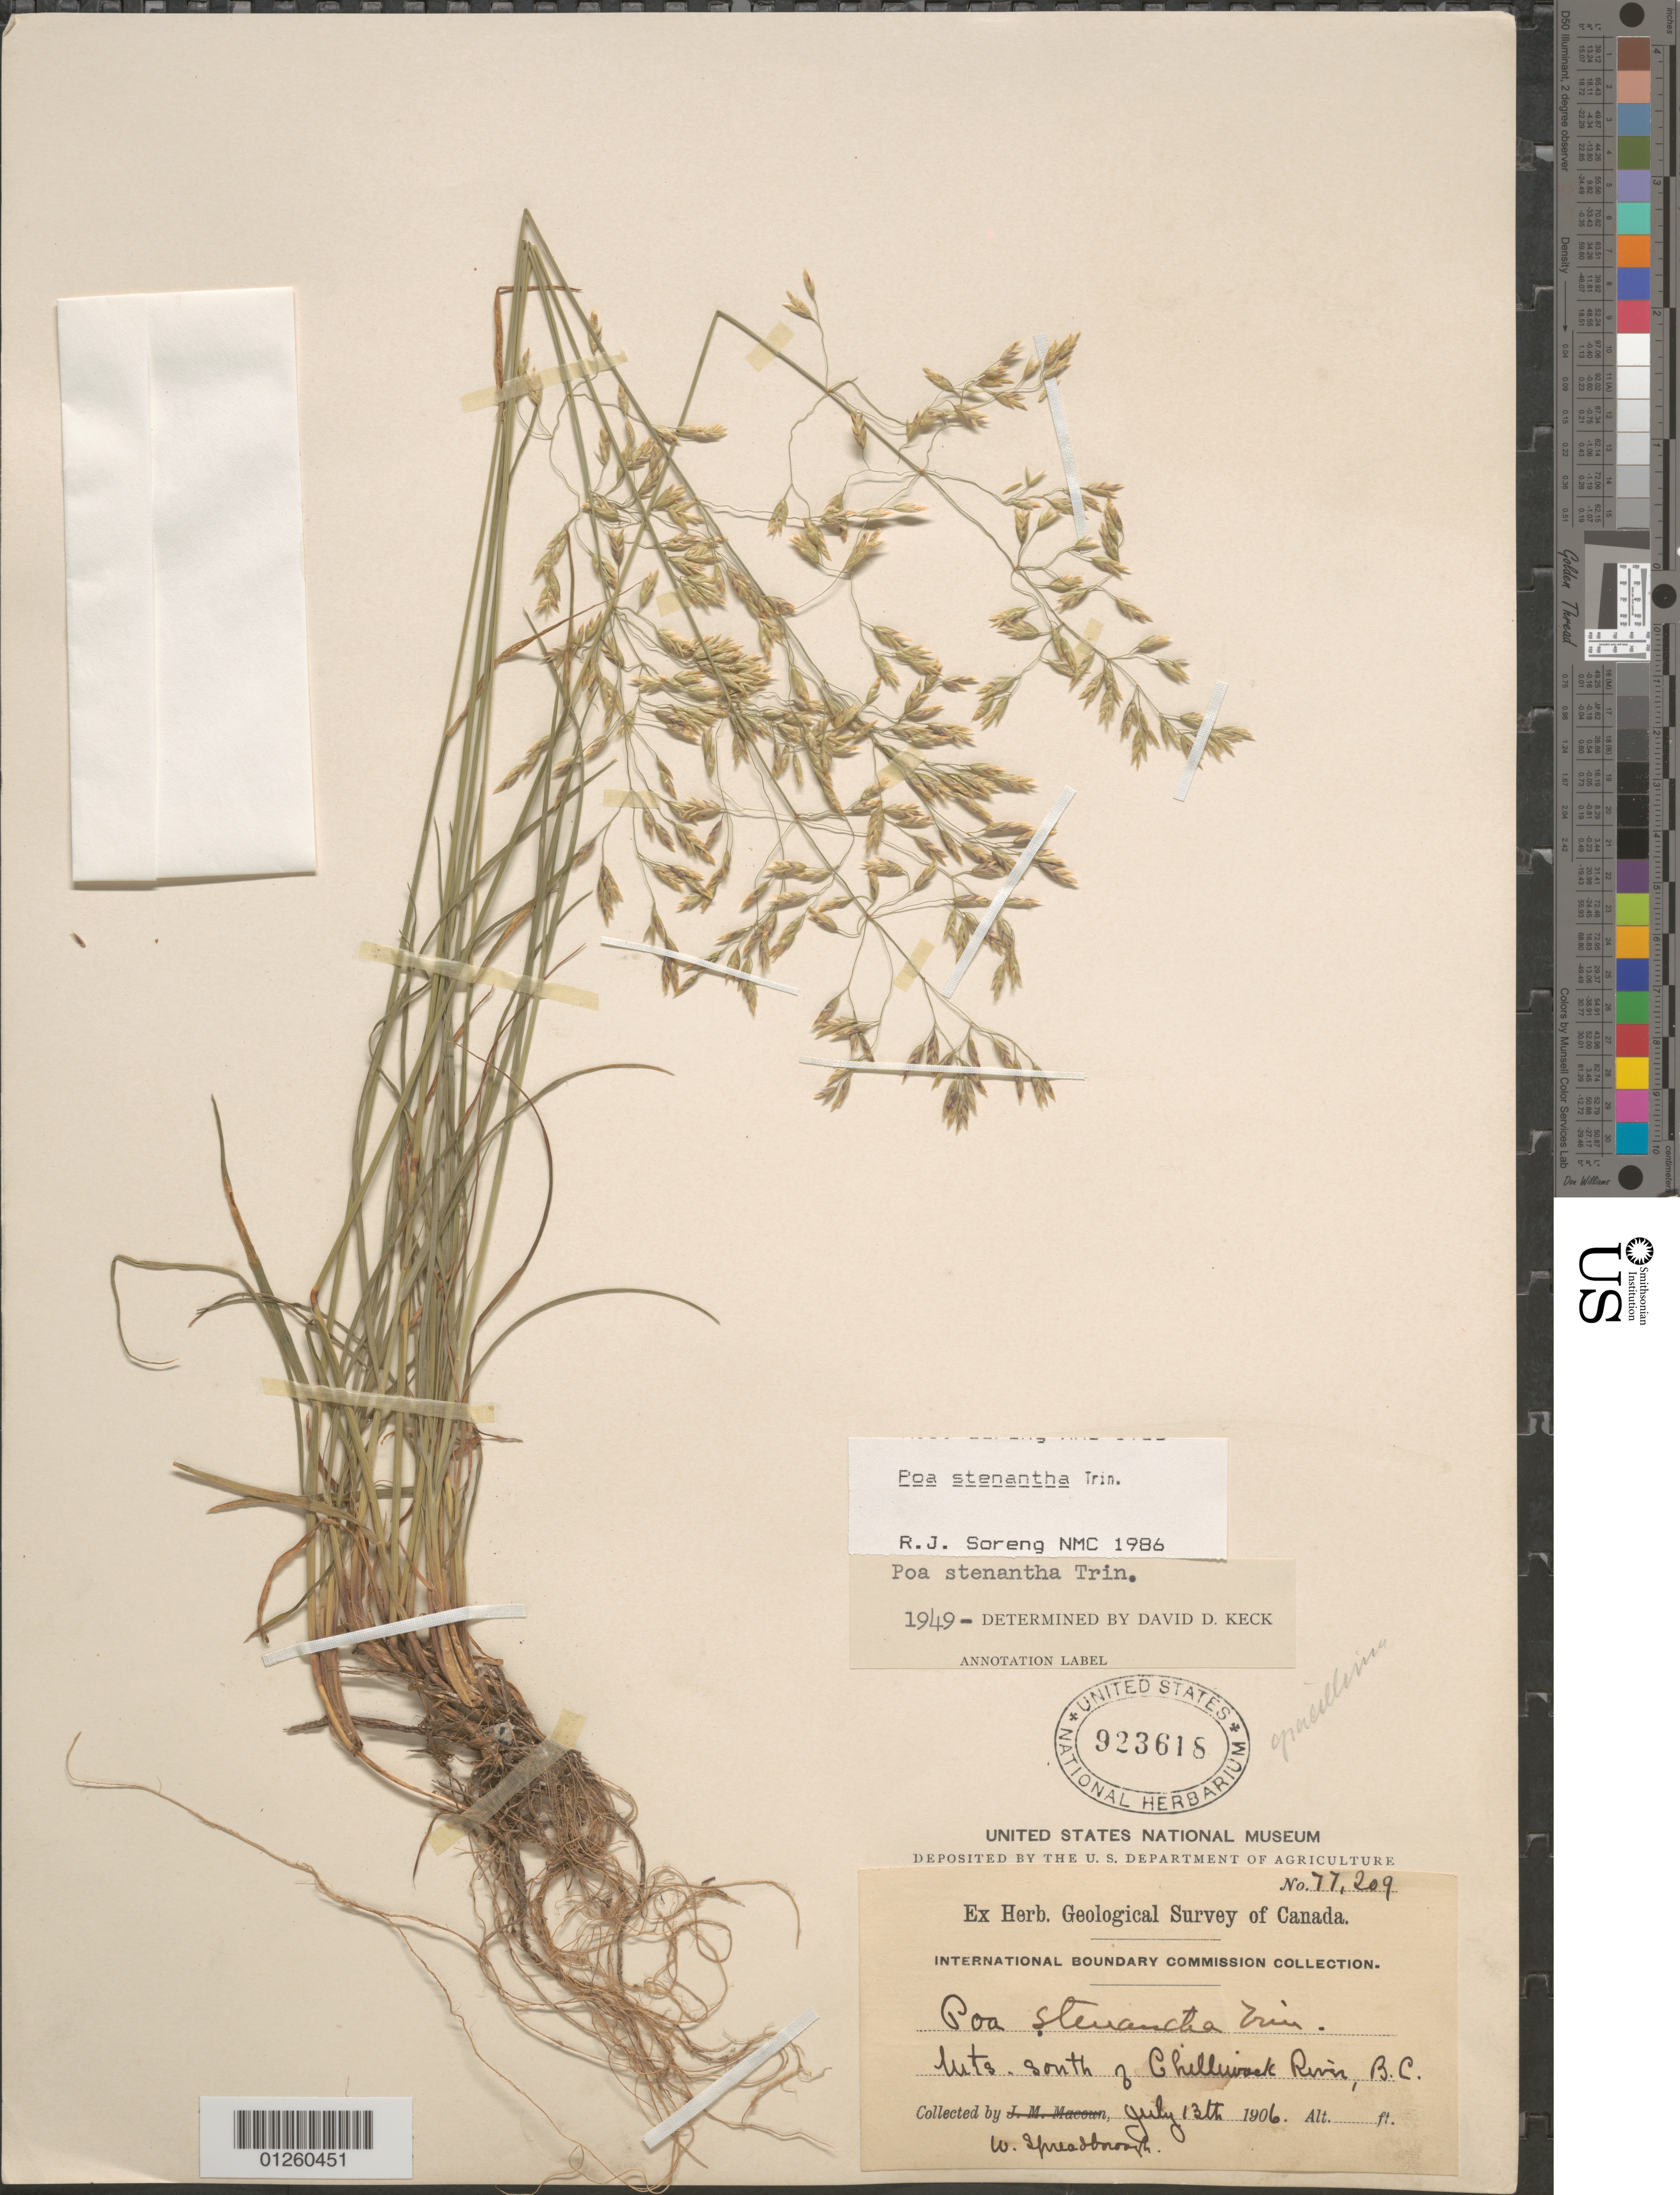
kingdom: Plantae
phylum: Tracheophyta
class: Liliopsida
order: Poales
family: Poaceae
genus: Poa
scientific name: Poa stenantha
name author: Trin.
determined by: Soreng, Robert J., Research Associate (BOT), Smithsonian Institution - National Museum of Natural History (UNITED STATES)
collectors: W. Spreadborough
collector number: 77209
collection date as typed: July 13th, 1906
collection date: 1906-07-13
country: Canada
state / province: British Columbia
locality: Mts. South of Chilliwack River.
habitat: Mts. South of Chilliwack River.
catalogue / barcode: US 923618